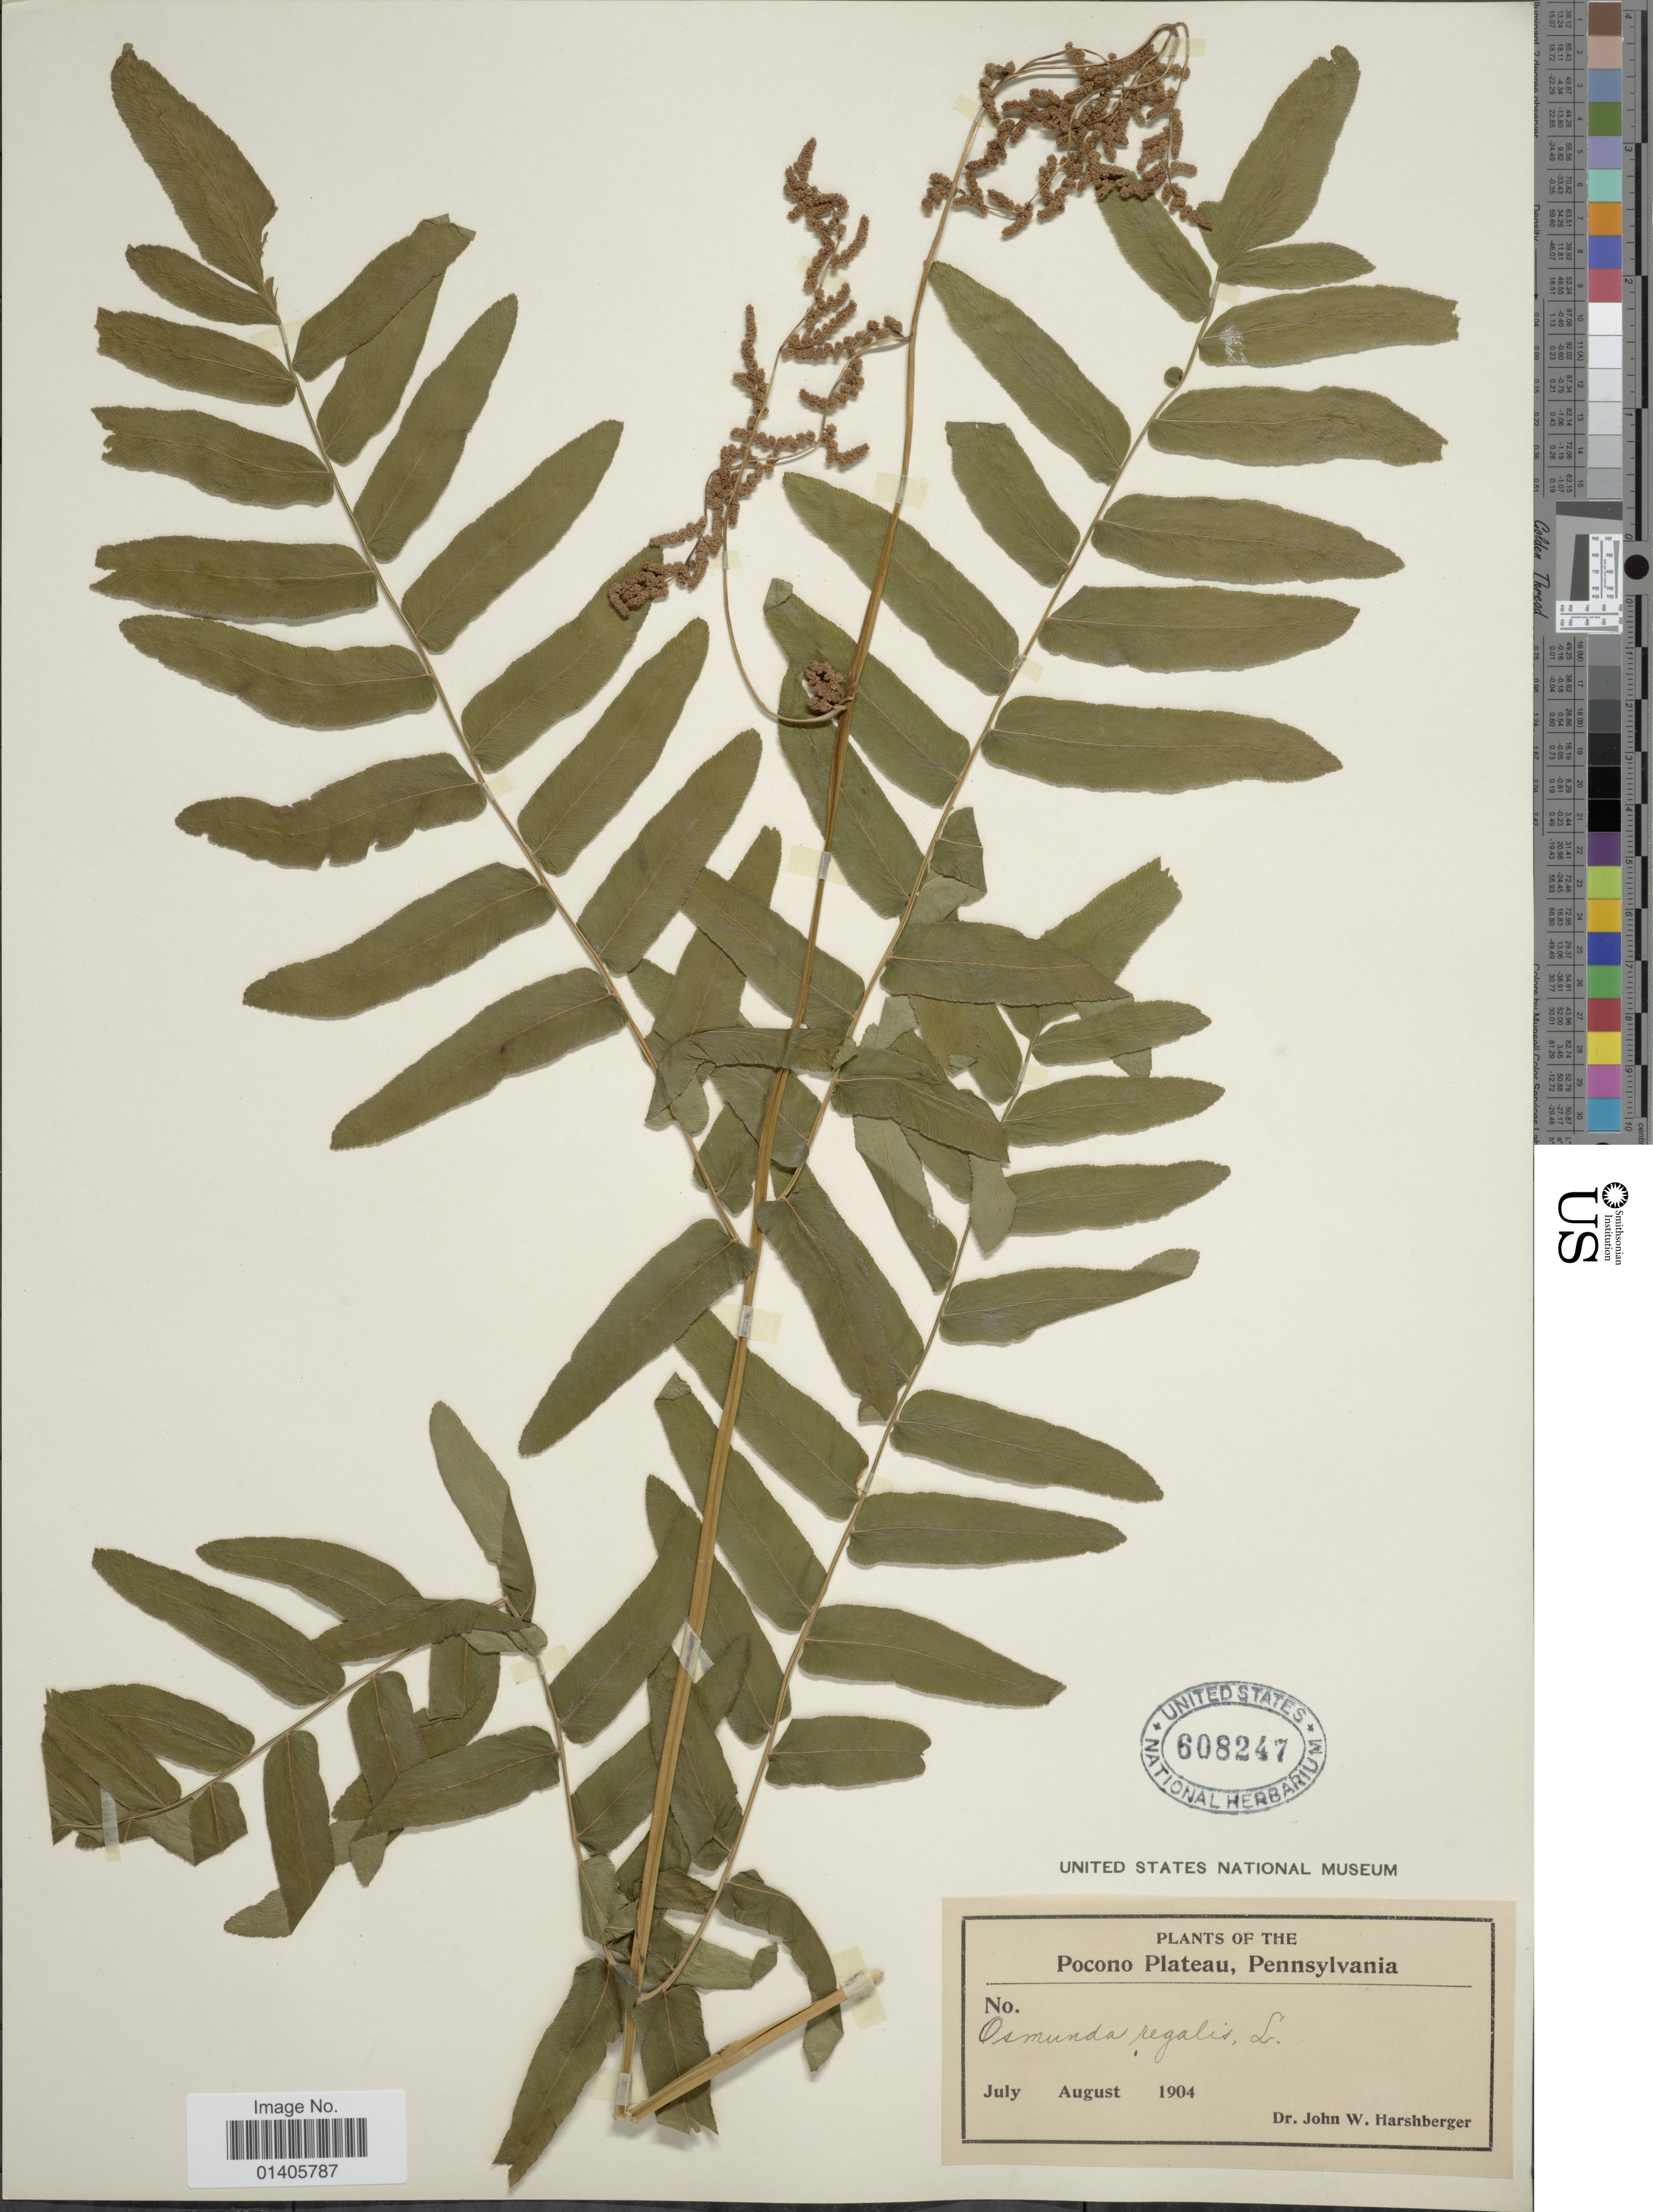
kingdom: Plantae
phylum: Tracheophyta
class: Polypodiopsida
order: Osmundales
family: Osmundaceae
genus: Osmunda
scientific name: Osmunda regalis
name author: L.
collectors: J. W. Harshberger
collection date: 1904-07/1904-08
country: United States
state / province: Pennsylvania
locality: Pocono Plateau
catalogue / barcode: US 608247